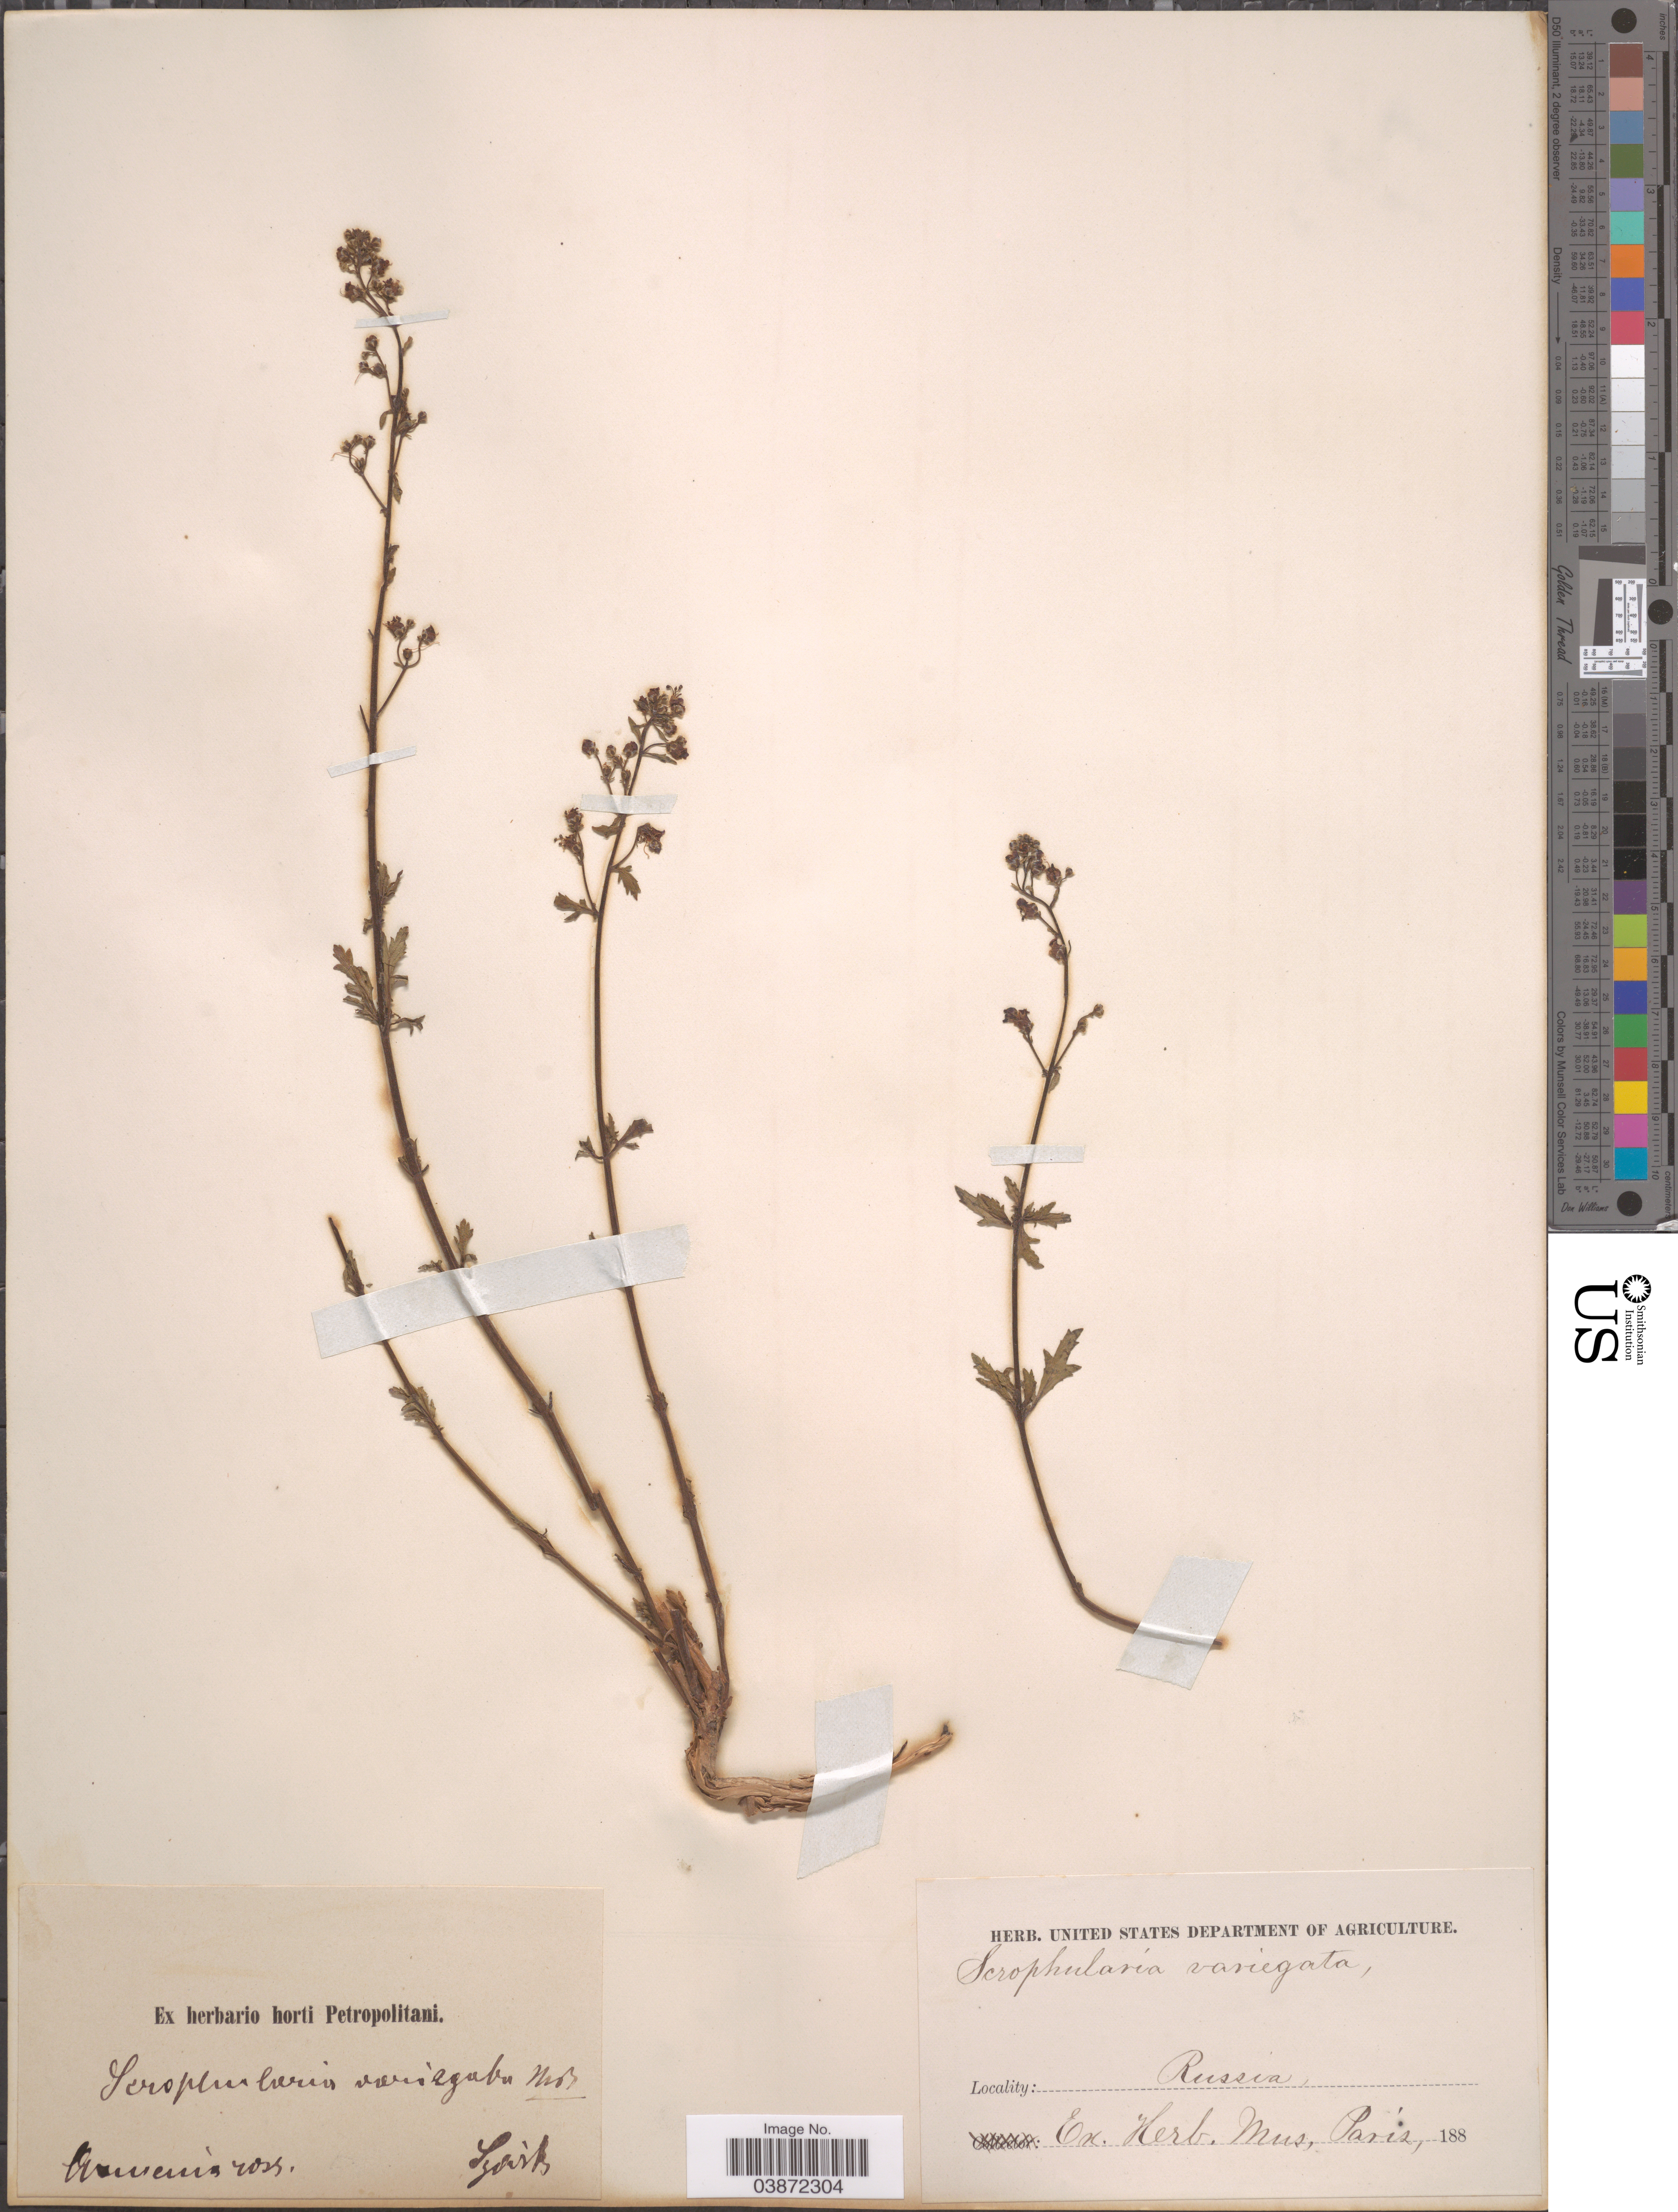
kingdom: Plantae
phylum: Tracheophyta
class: Magnoliopsida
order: Lamiales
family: Scrophulariaceae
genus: Scrophularia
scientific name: Scrophularia variegata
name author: M. Bieb.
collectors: Szovits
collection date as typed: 188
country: Russian Federation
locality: Armenia ross.